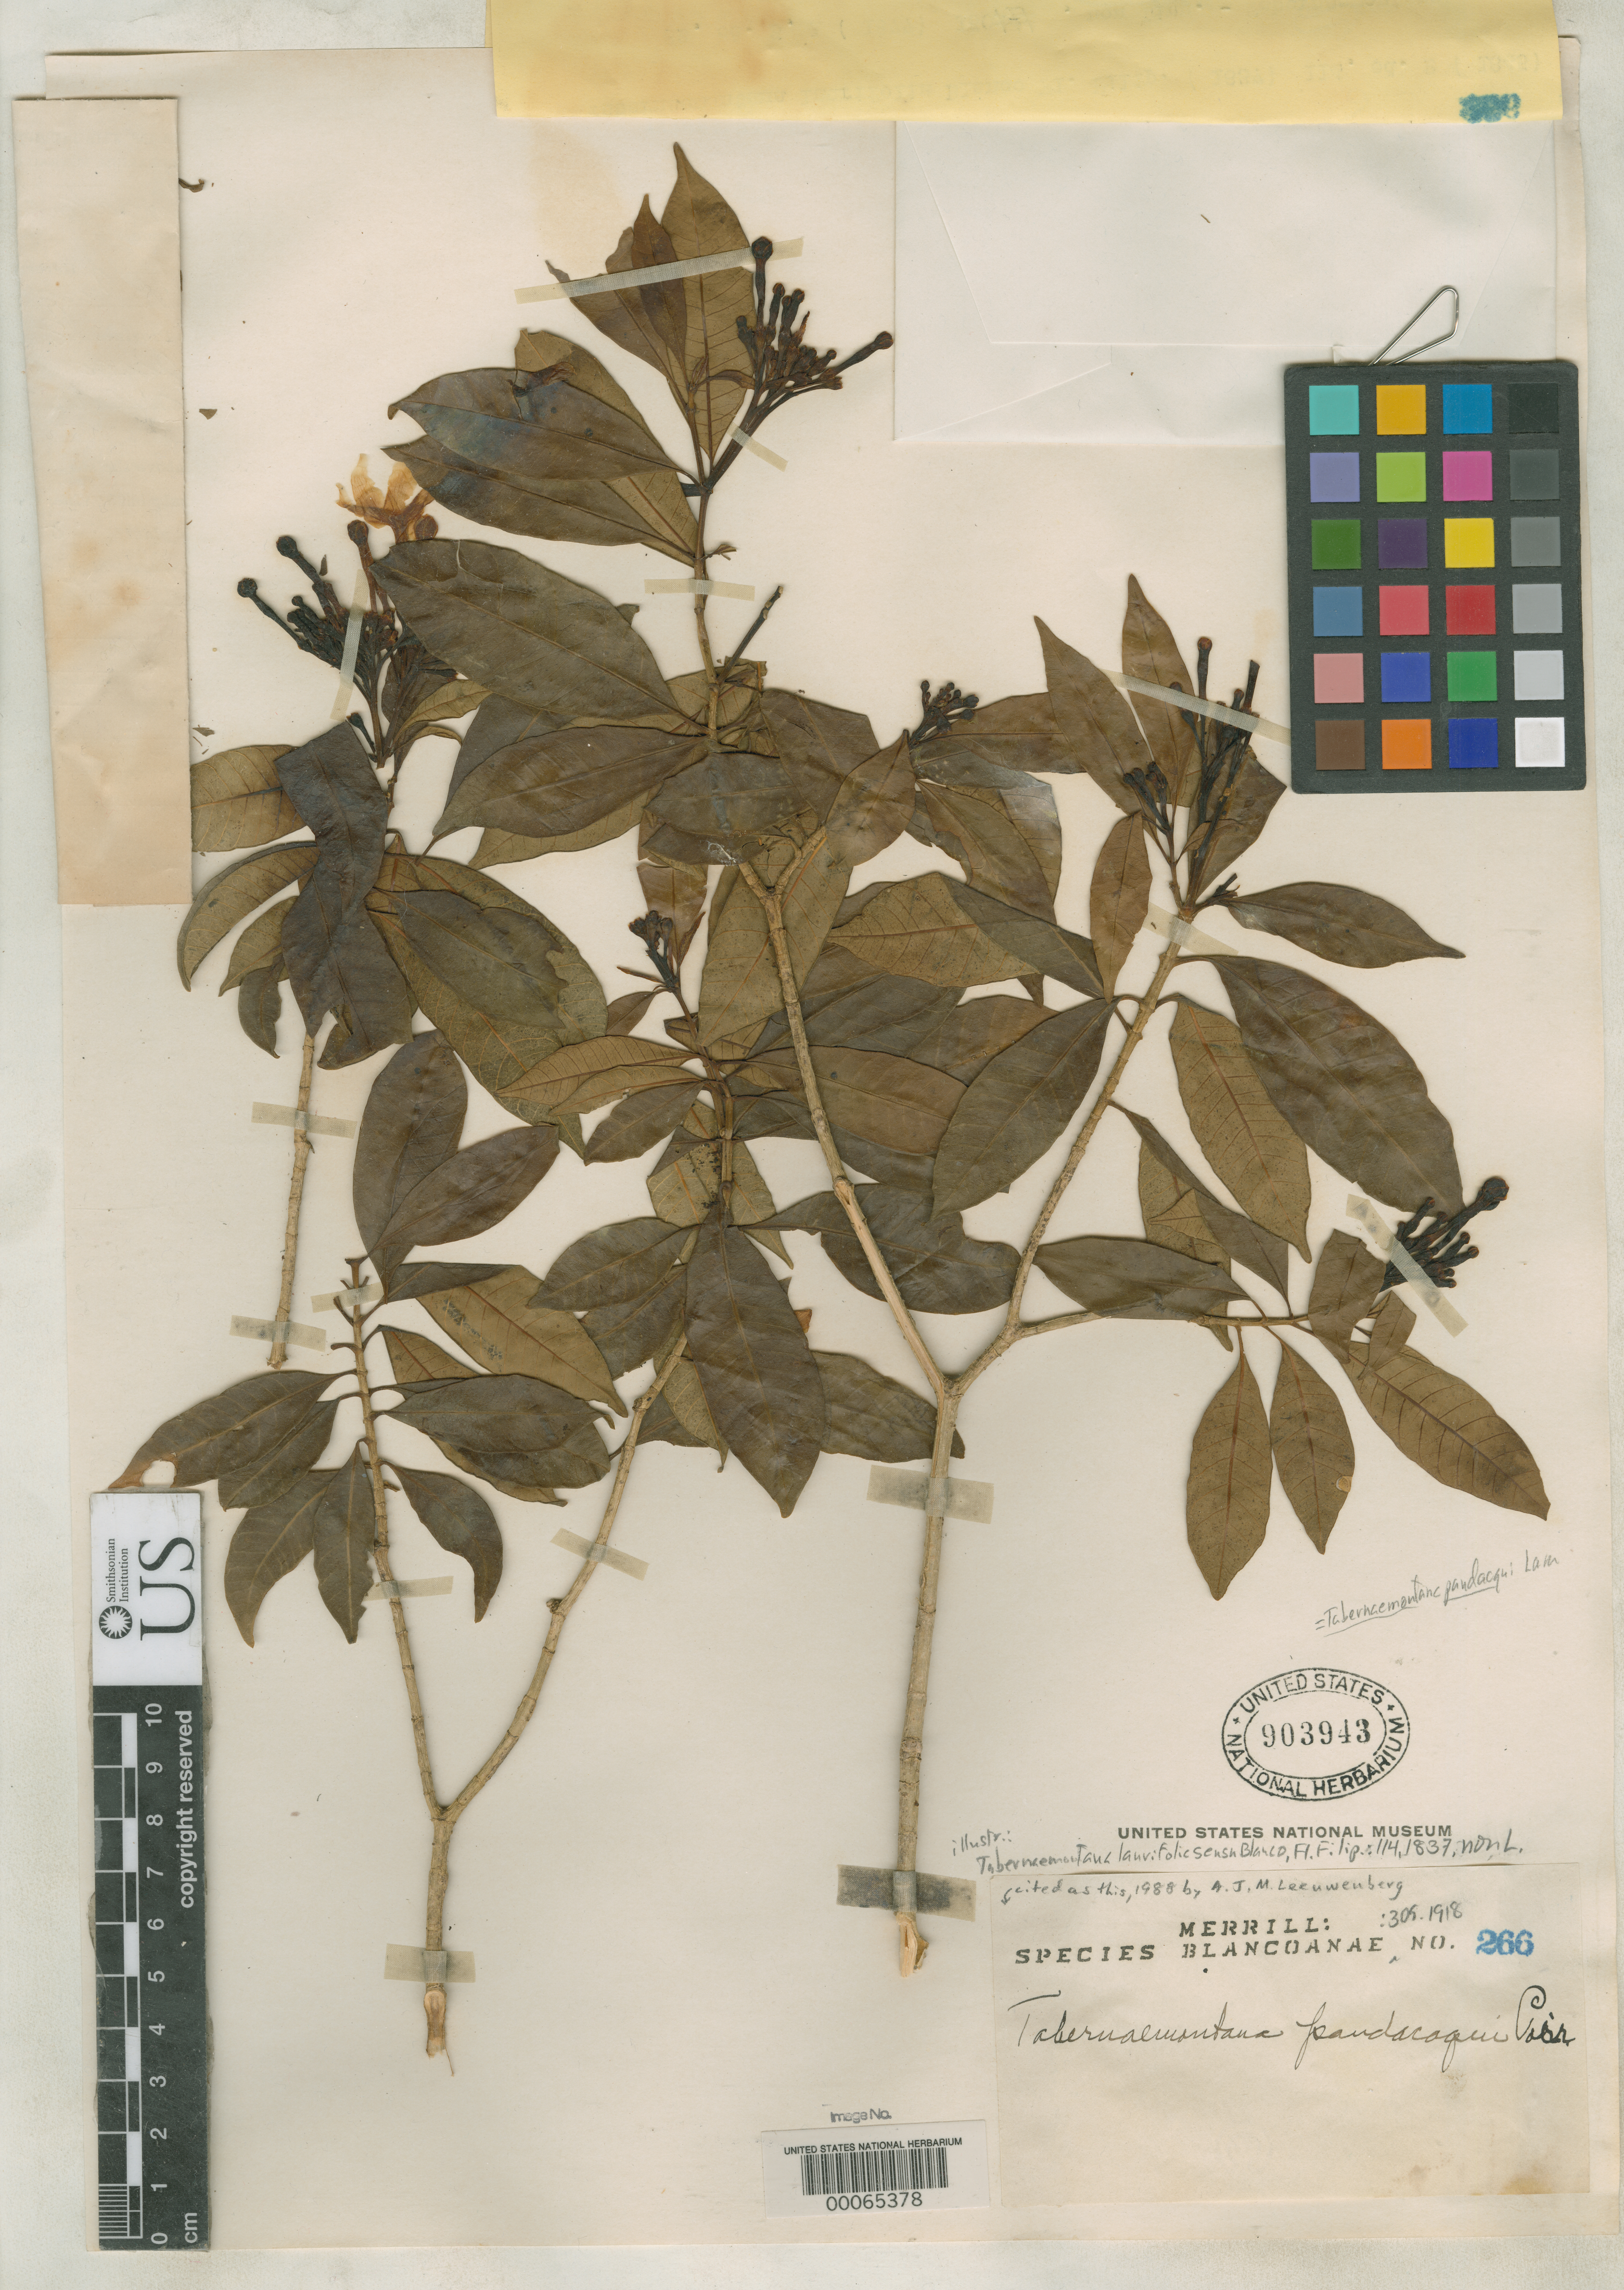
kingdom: Plantae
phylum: Tracheophyta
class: Magnoliopsida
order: Gentianales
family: Apocynaceae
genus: Tabernaemontana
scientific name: Tabernaemontana laurifolia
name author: Blanco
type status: Isoneotype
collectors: E. D. Merrill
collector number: Sp. Blancoan. 0266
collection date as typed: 08 Sep 1913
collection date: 1913-09-08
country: Philippines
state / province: Central Luzon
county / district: Bulacan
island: Luzon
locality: Angat, near town.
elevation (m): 15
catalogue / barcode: US 903943